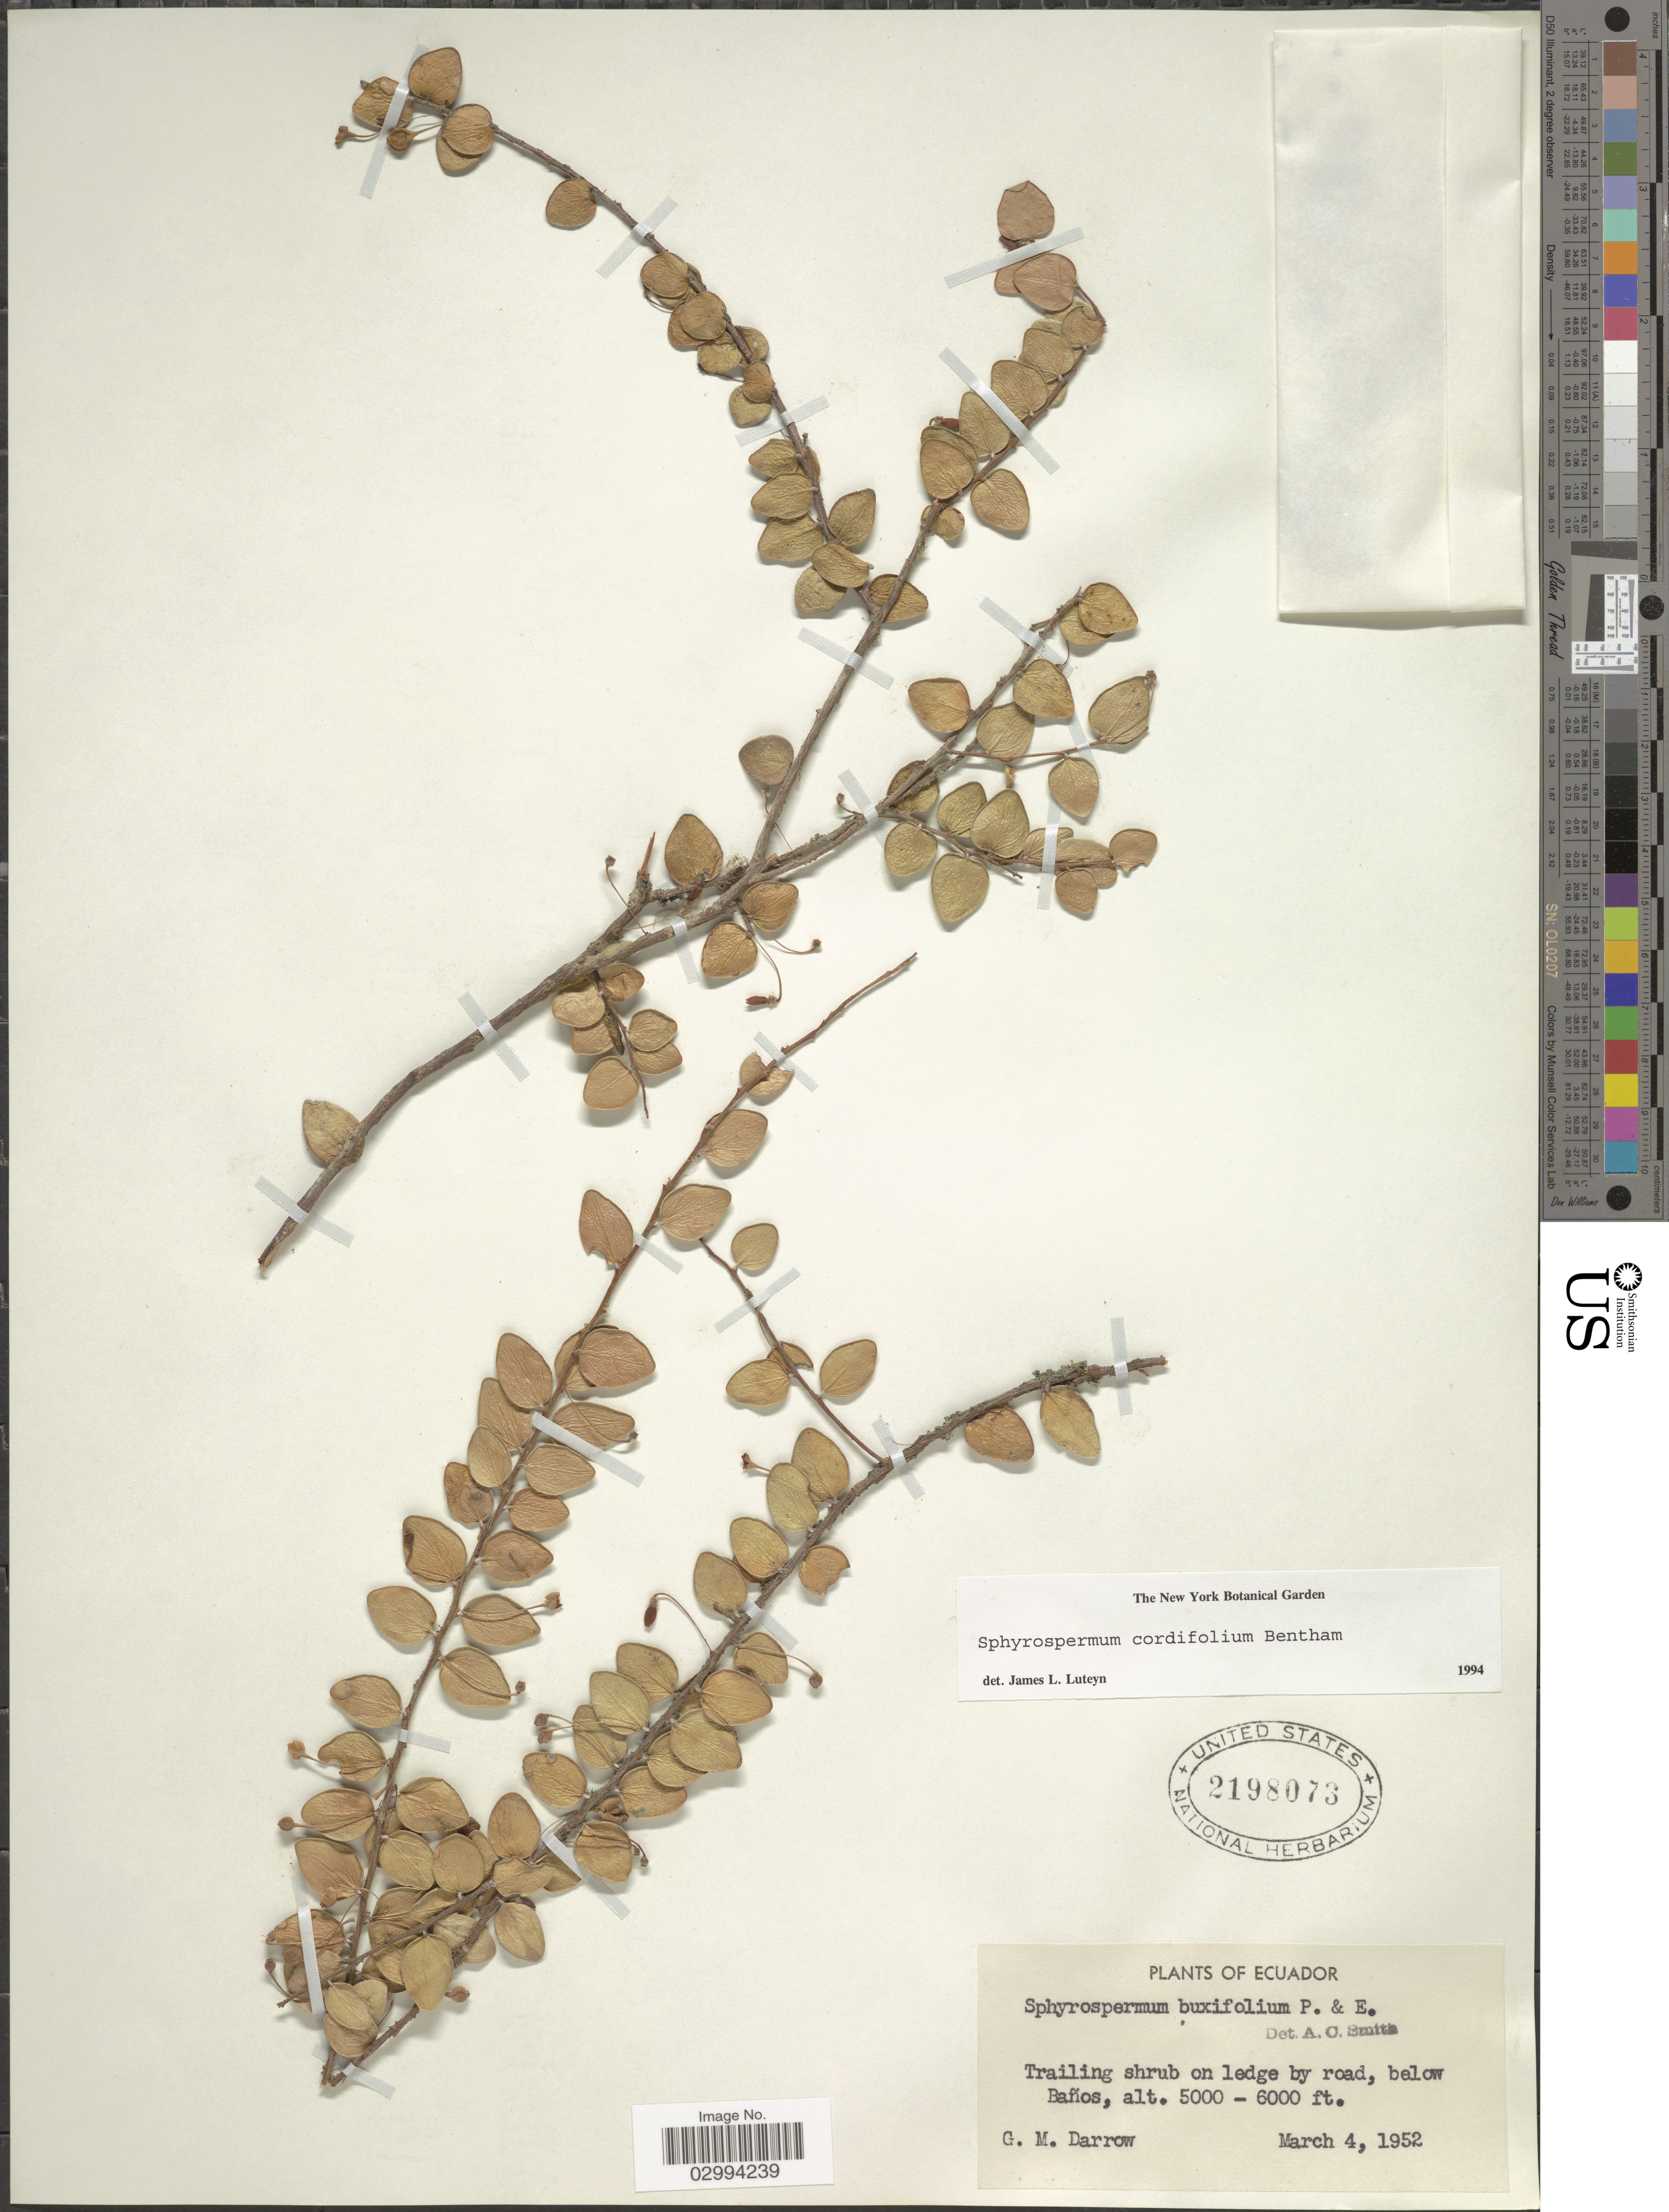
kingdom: Plantae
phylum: Tracheophyta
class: Magnoliopsida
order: Ericales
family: Ericaceae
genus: Sphyrospermum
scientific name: Sphyrospermum cordifolium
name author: Benth.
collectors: G. Darrow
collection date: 1952-03-04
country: Ecuador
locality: Below Baños.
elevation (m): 1524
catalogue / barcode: US 2198073